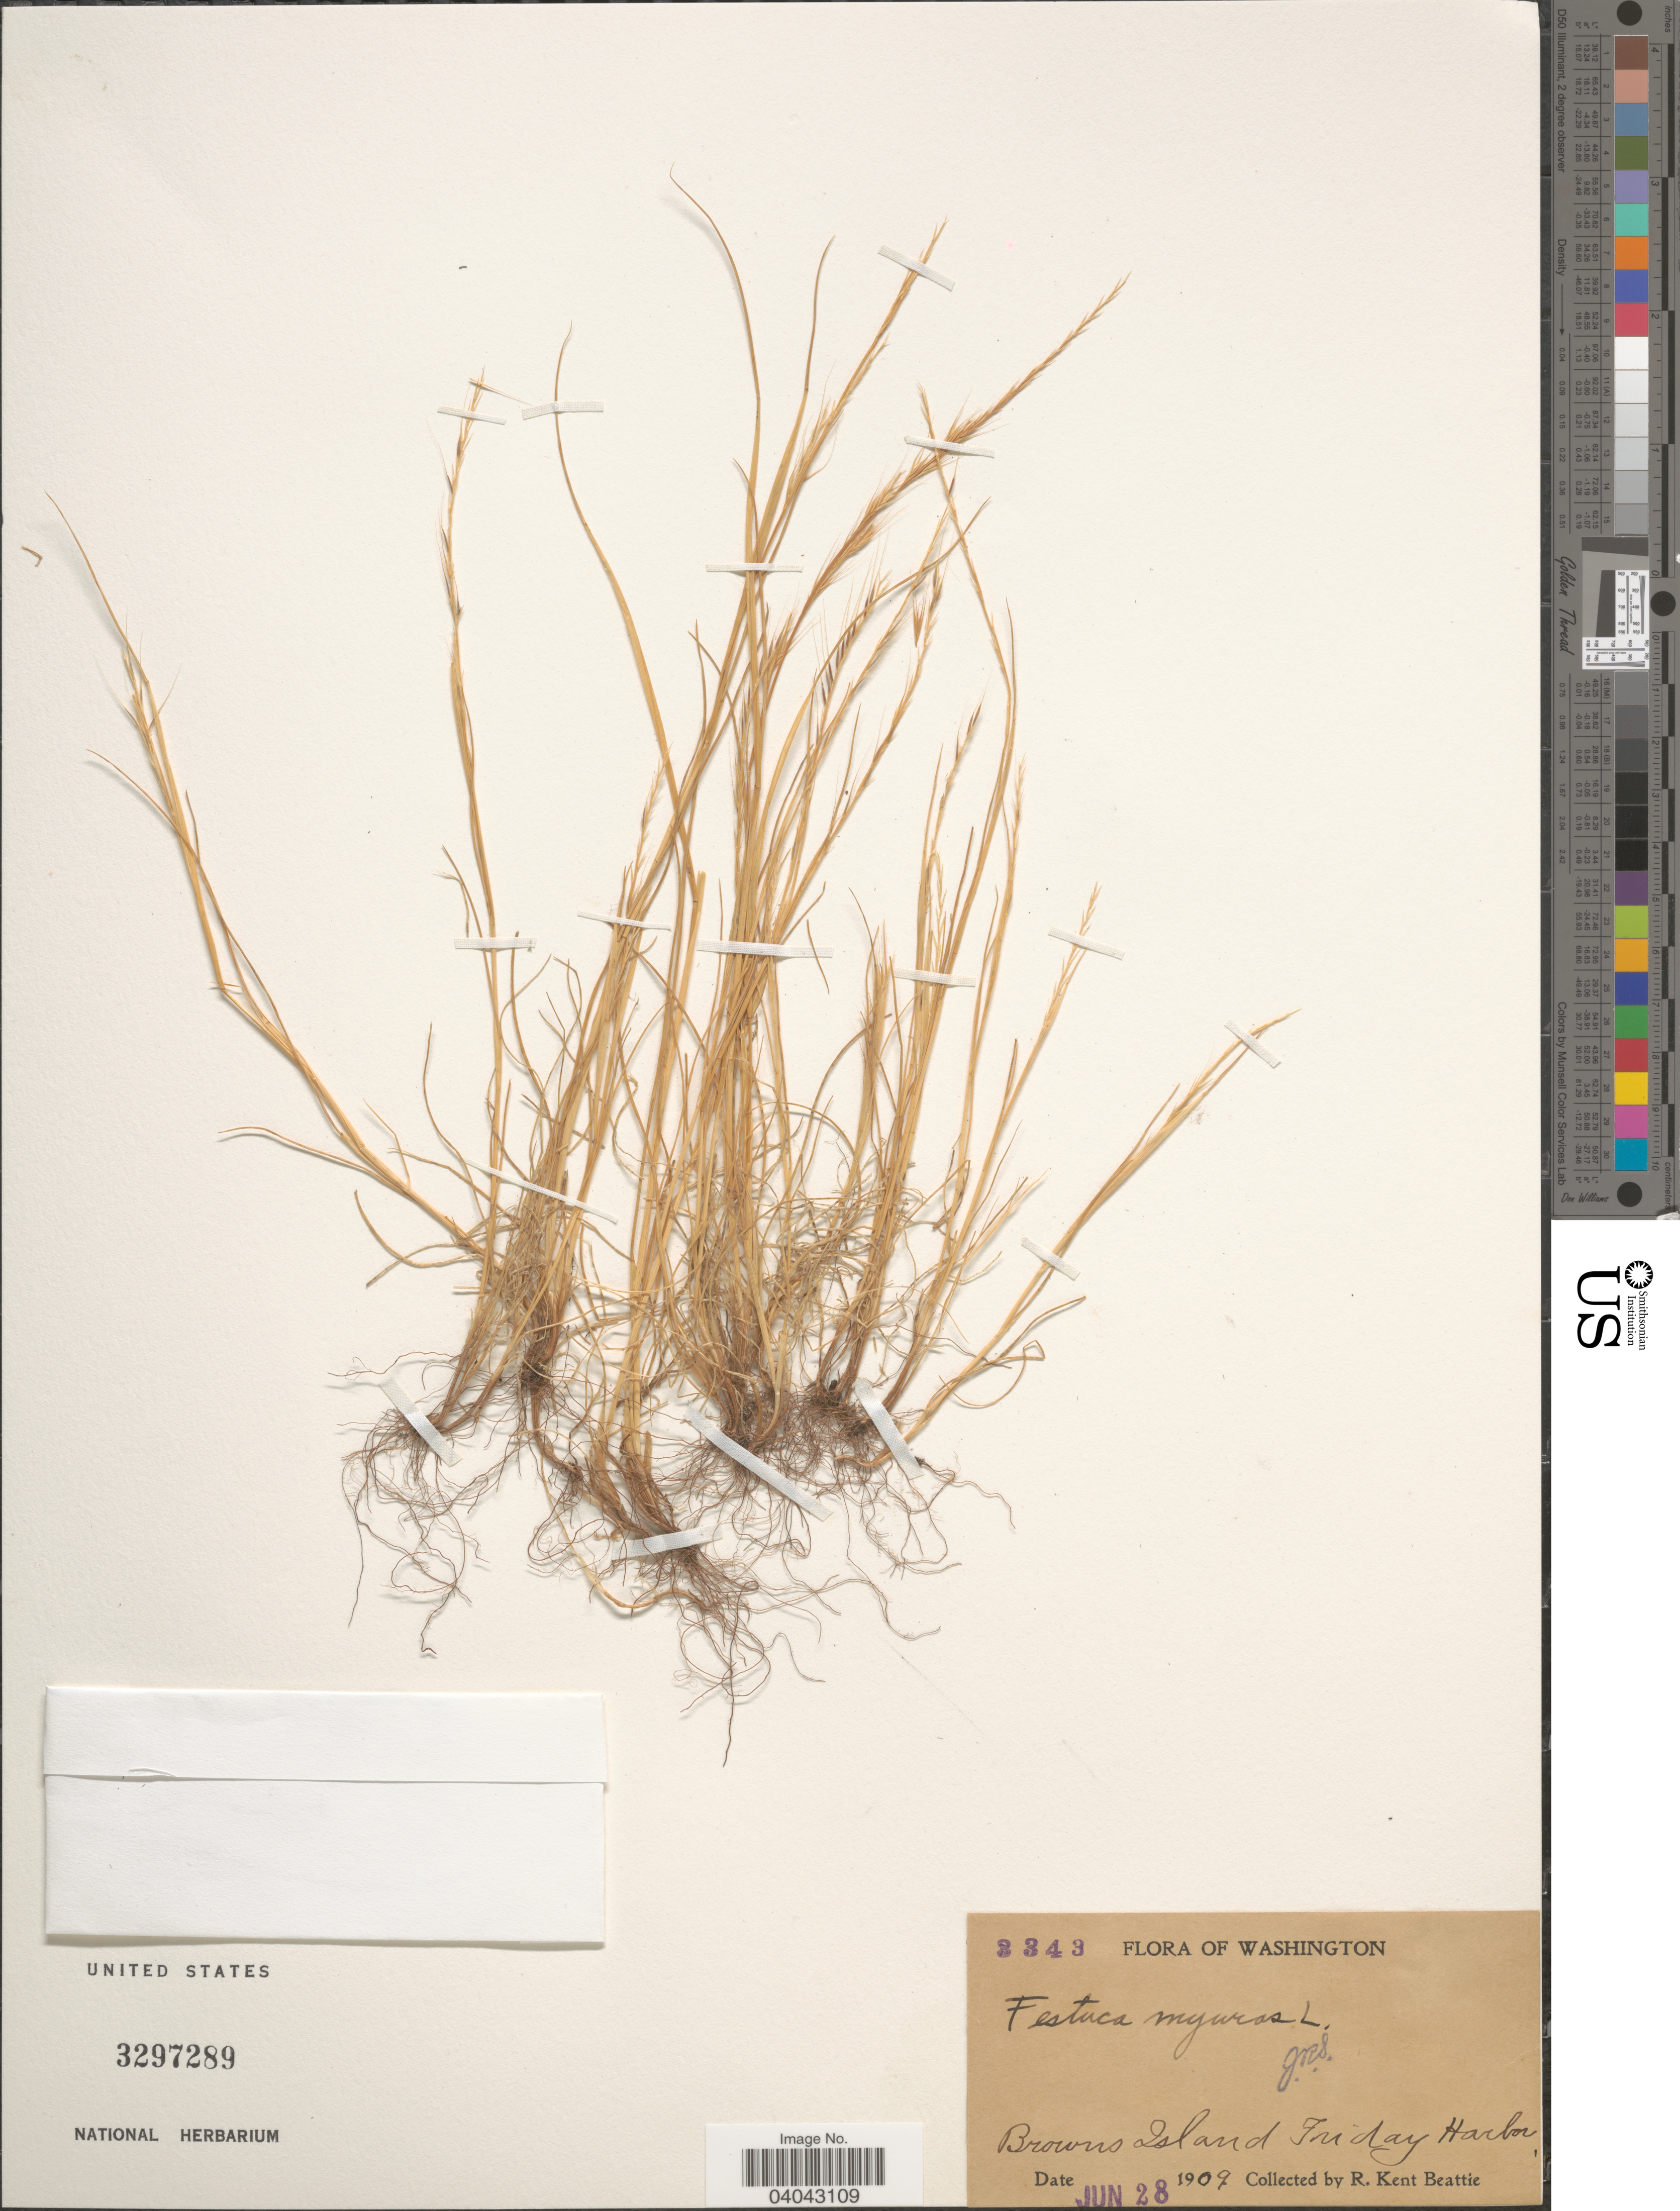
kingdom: Plantae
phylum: Tracheophyta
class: Liliopsida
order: Poales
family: Poaceae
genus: Festuca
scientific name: Festuca myuros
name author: L.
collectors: R. K. Beattie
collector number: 3343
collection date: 1909-06-28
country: United States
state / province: Washington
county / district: San Juan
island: Brown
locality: Browns Island. Inday Harbor.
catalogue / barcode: US 3297289